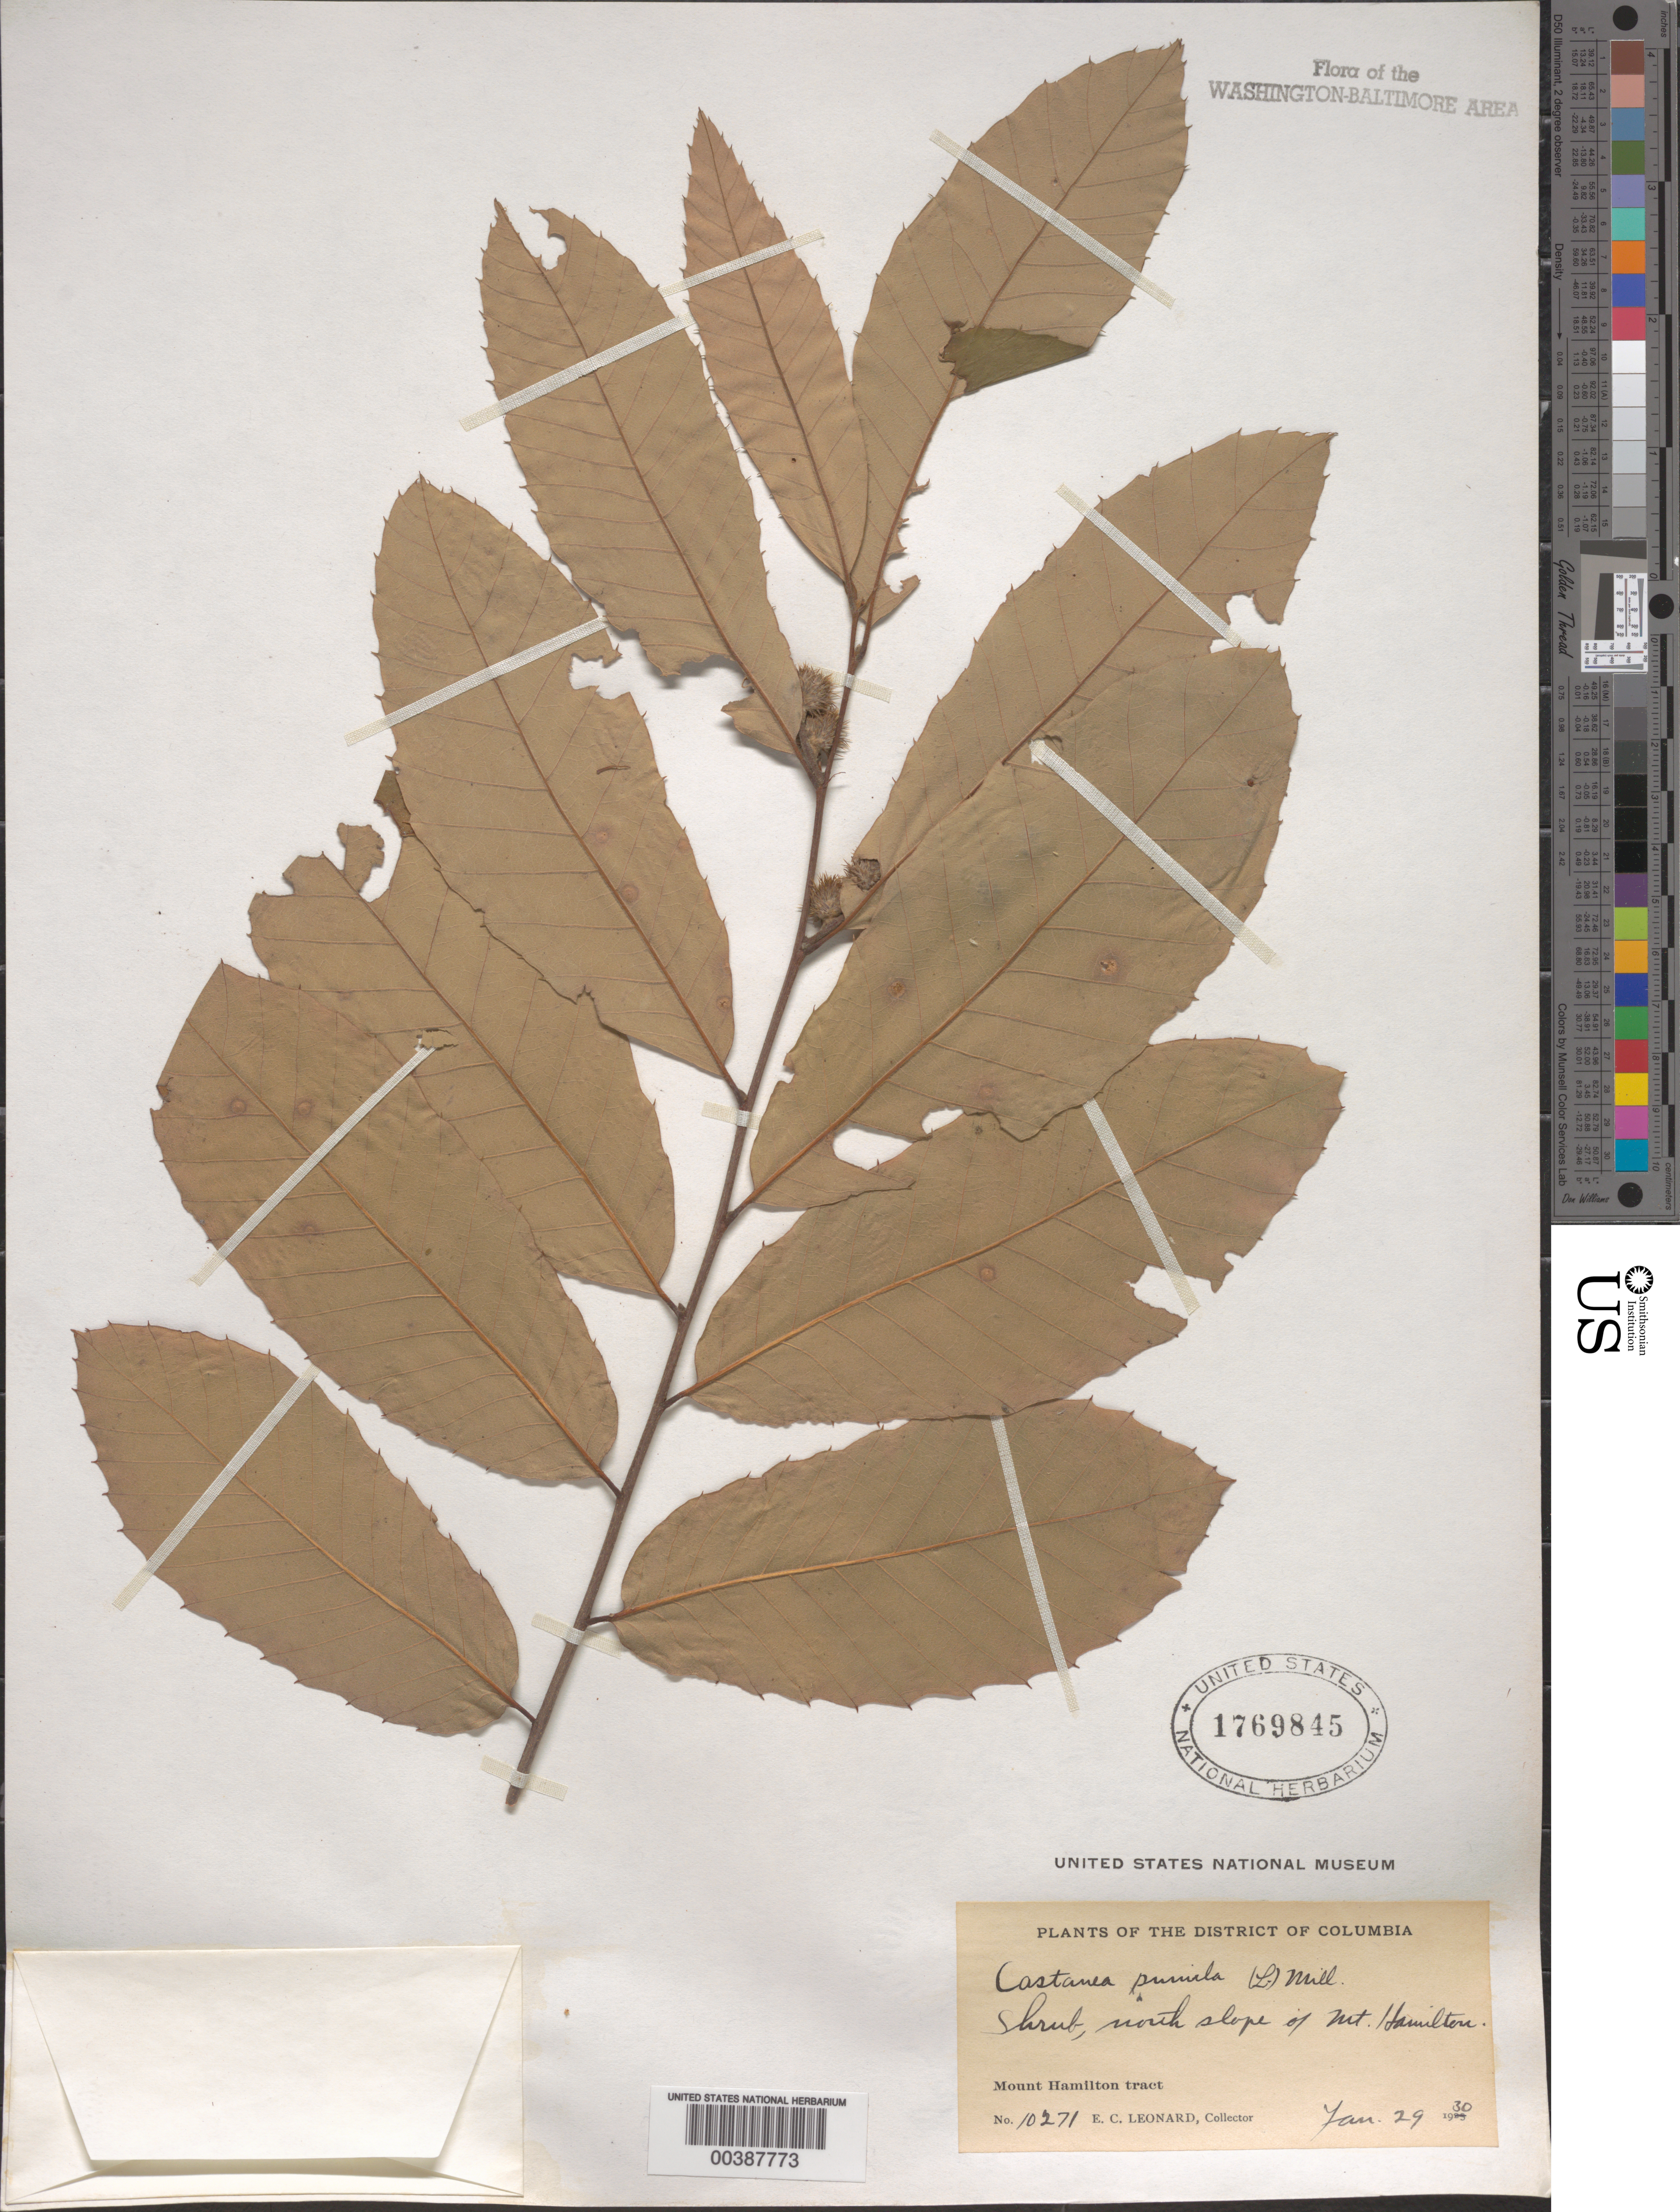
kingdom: Plantae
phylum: Tracheophyta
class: Magnoliopsida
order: Fagales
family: Fagaceae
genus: Castanea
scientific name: Castanea pumila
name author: (L.) Mill.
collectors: E. C. Leonard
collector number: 10271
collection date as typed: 29 Jan 1930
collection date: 1930-01-29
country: United States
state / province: District of Columbia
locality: Mount Hamilton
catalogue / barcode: US 1769845